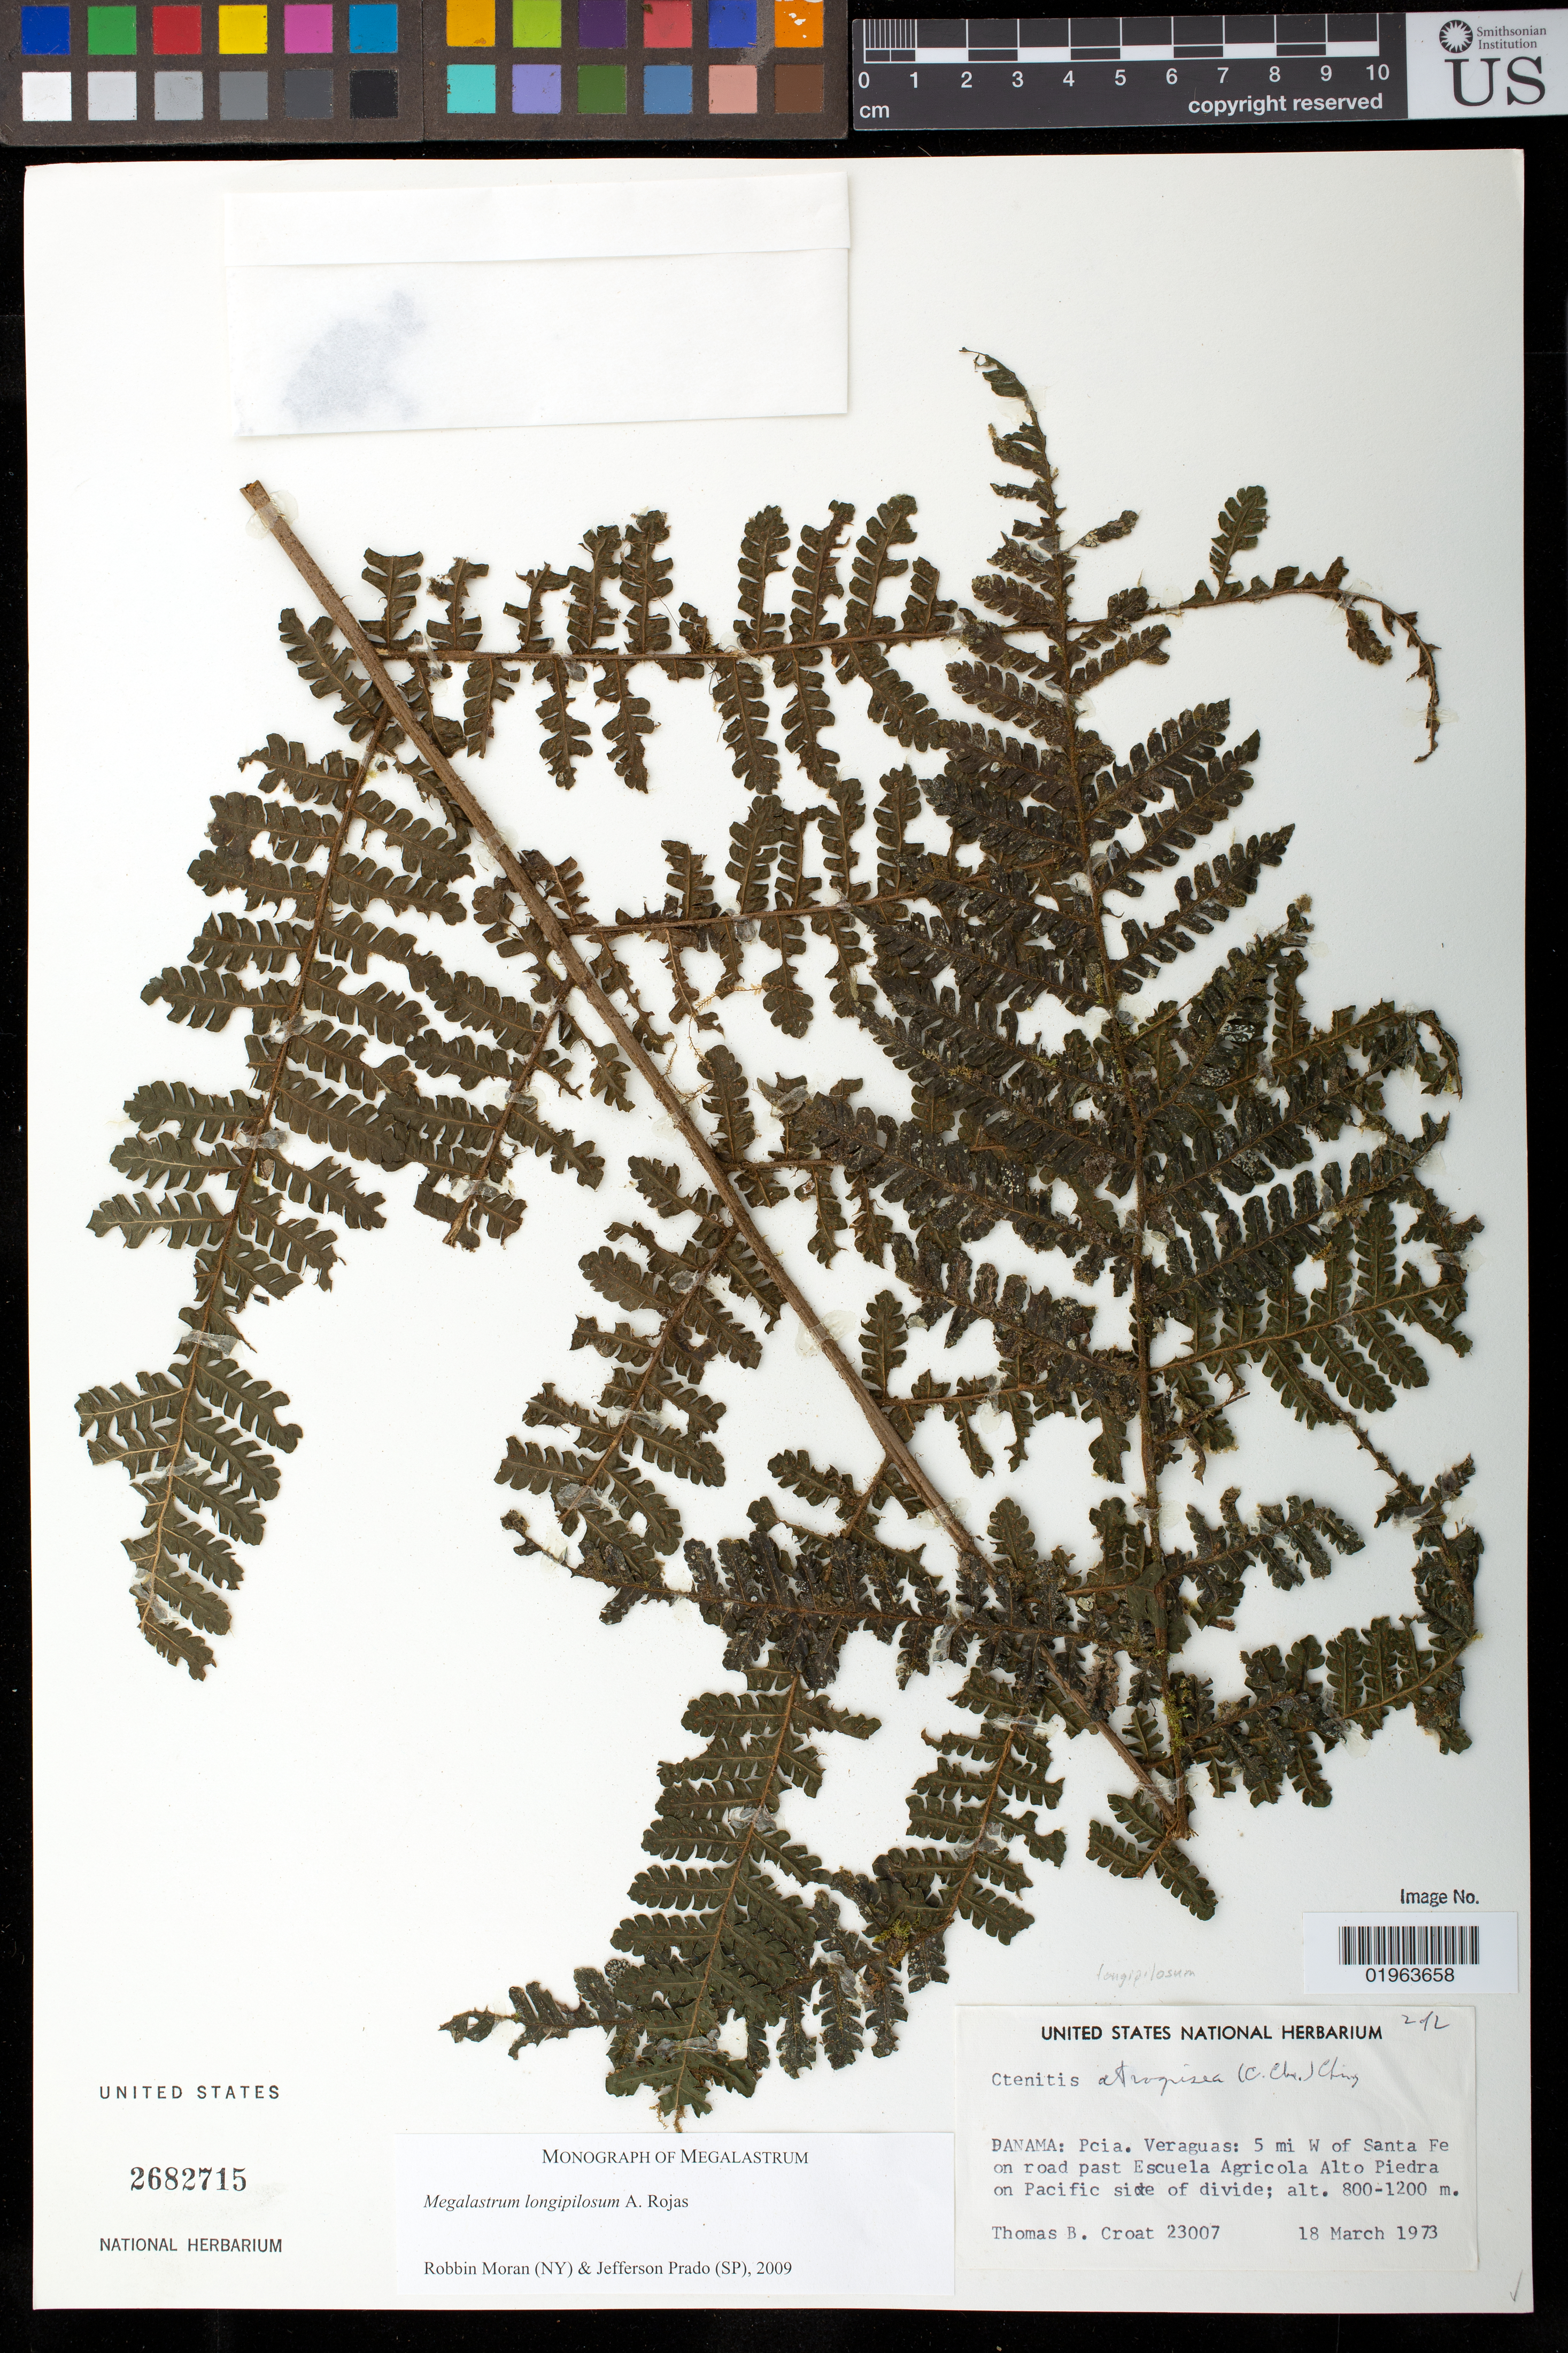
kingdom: Plantae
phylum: Tracheophyta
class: Polypodiopsida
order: Polypodiales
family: Dryopteridaceae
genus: Megalastrum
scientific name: Megalastrum longipilosum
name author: A. Rojas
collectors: T. B. Croat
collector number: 23007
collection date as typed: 18 Mar 1973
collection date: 1973-03-18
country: Panama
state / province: Veraguas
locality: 5 mi W of Santa Fe on road past Escuela Agricola, Alto Piedra on pacific side of divide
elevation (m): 800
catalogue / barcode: US 2682715